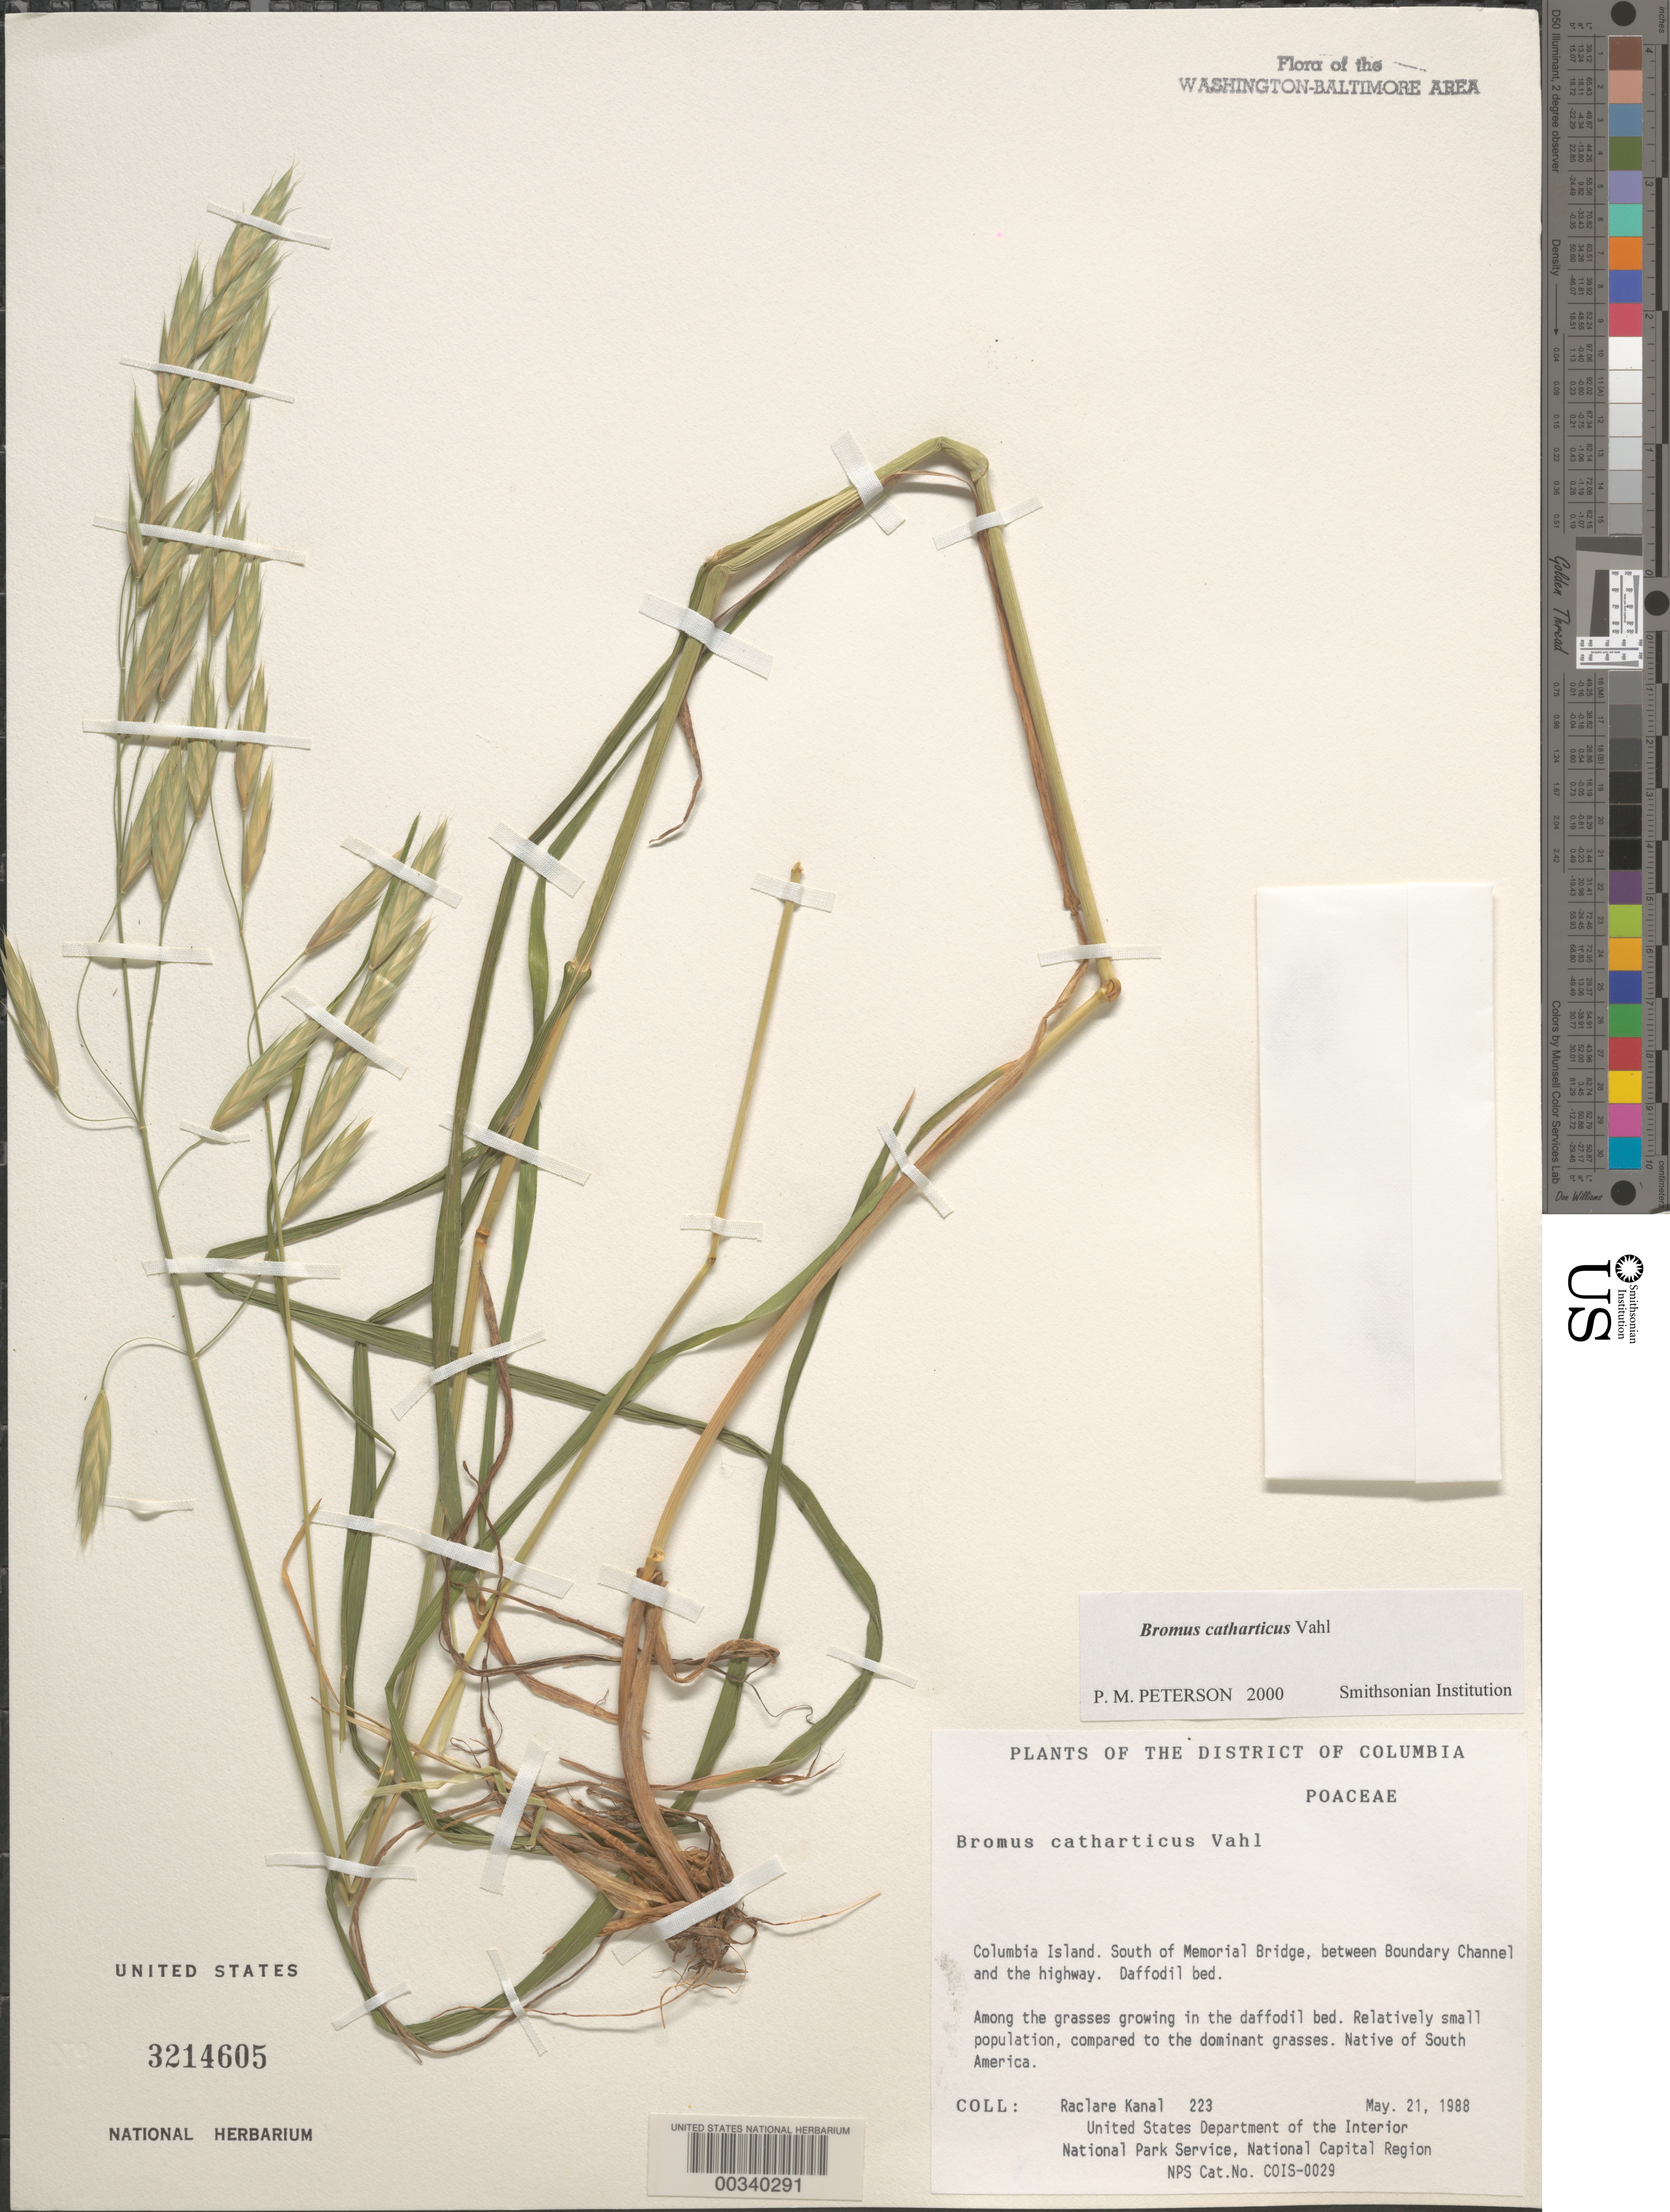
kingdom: Plantae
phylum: Tracheophyta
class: Magnoliopsida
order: Laurales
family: Lauraceae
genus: Endiandra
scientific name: Endiandra latifolia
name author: Kosterm.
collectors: R. Kanal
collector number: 223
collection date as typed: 21 May 1988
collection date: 1988-05-21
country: United States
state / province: Virginia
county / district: Arlington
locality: Columbia Island, S of Memorial Bridge, between Boundary Channel and Highway Rock Creek Park and Vicinity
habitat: In flower bed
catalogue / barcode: US 3214605